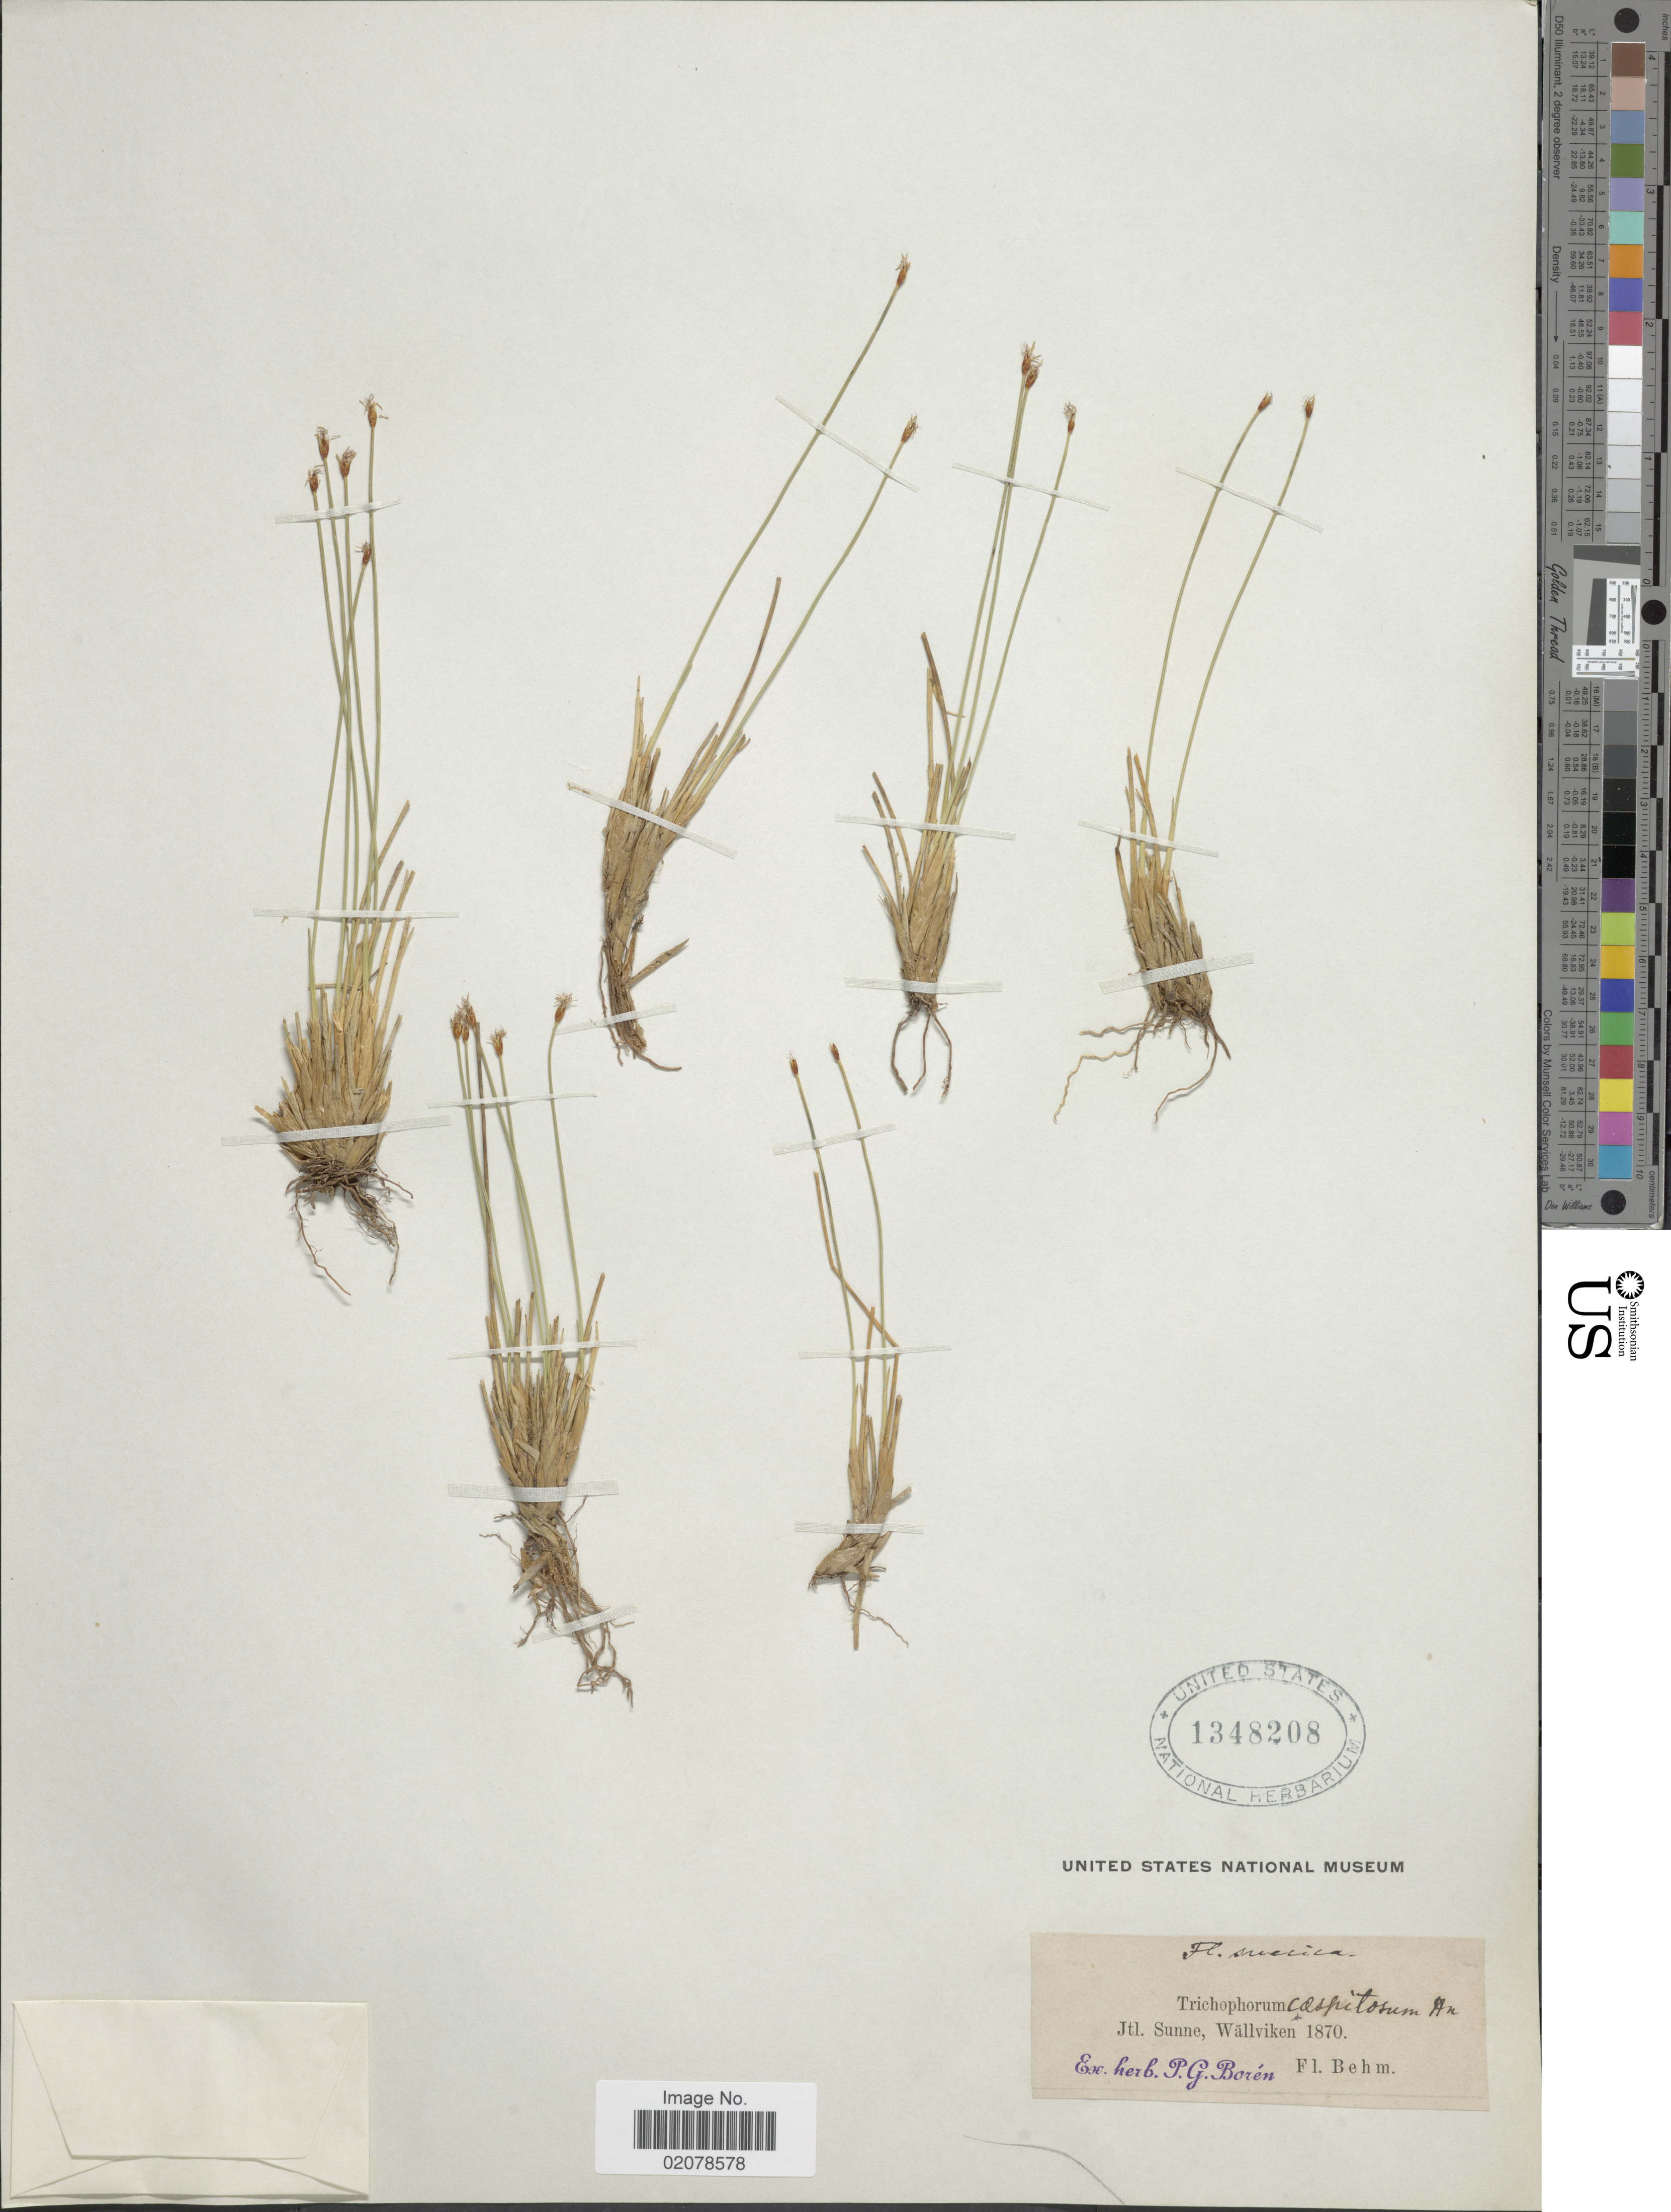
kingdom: Plantae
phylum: Tracheophyta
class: Liliopsida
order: Poales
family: Cyperaceae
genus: Trichophorum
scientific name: Trichophorum cespitosum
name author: (L.) Hartm.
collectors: F. Behm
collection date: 1870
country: Sweden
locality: Jtl. Sunne, Wällviken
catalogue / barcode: US 1348208